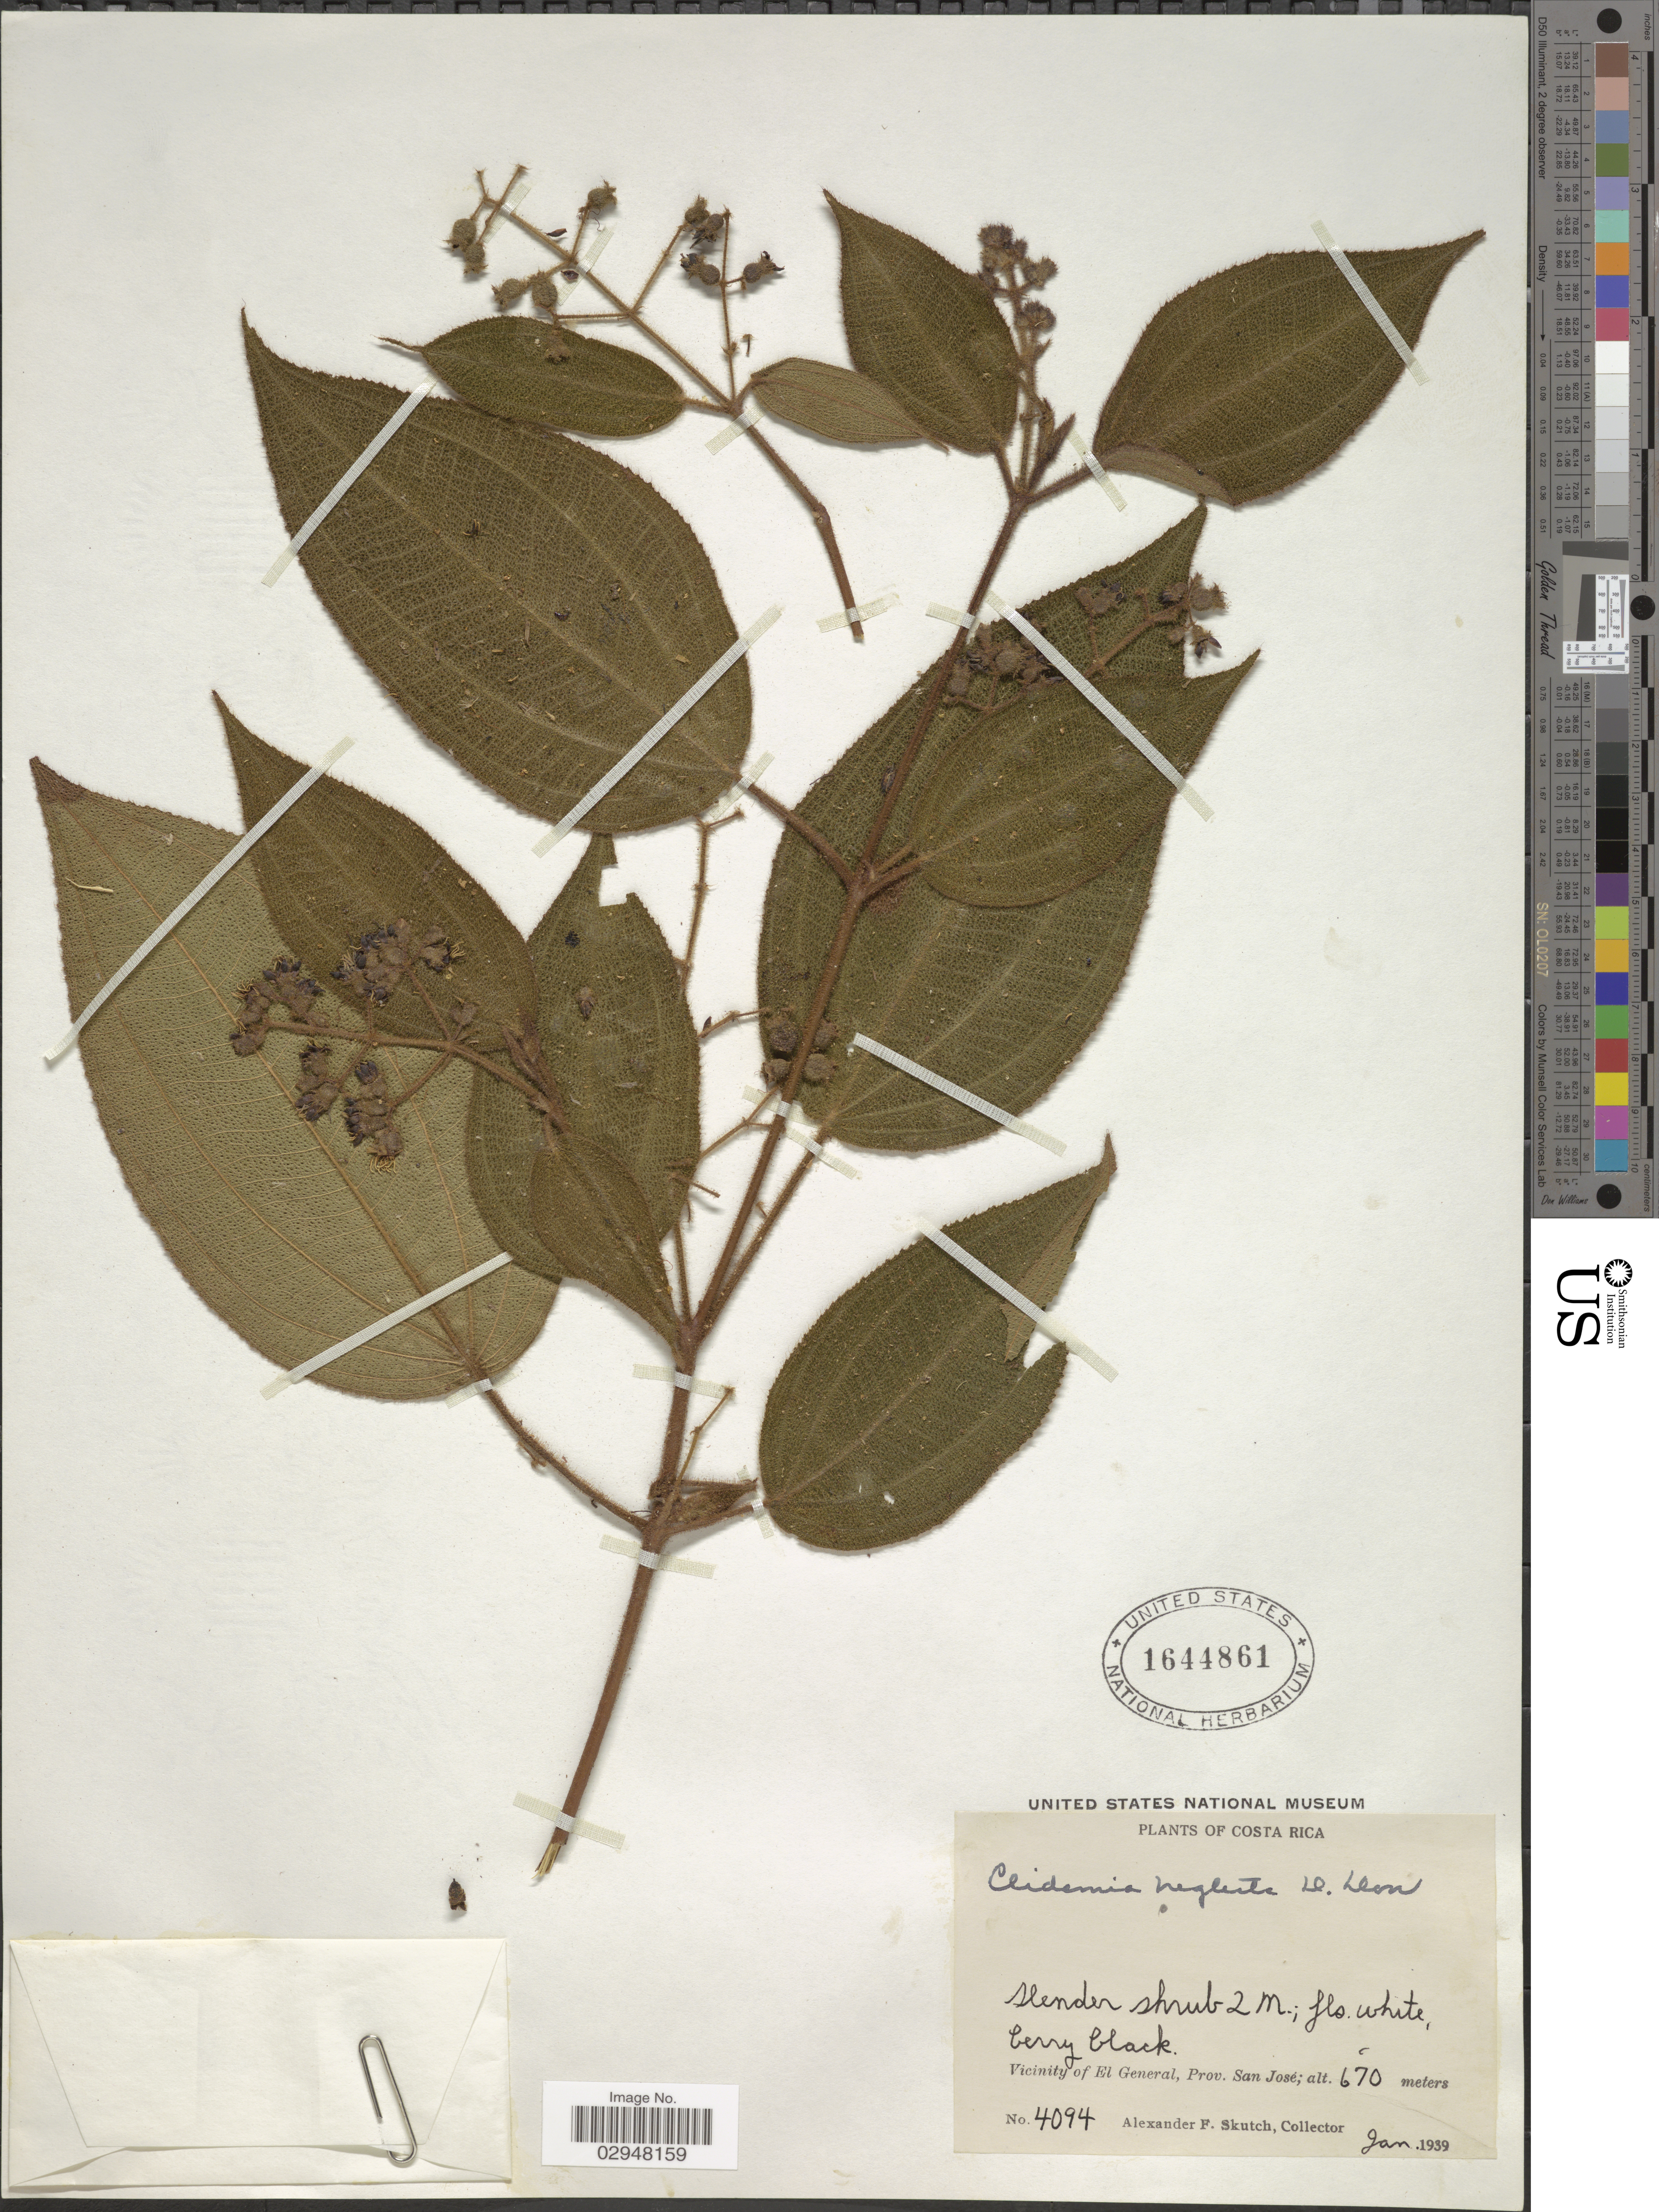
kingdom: Plantae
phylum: Tracheophyta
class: Magnoliopsida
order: Myrtales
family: Melastomataceae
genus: Clidemia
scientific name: Clidemia pustulata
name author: DC.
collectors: A. F. Skutch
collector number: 4094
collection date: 1939-01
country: Costa Rica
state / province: San José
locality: Vicinity of El General.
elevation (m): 670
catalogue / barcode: US 1644861